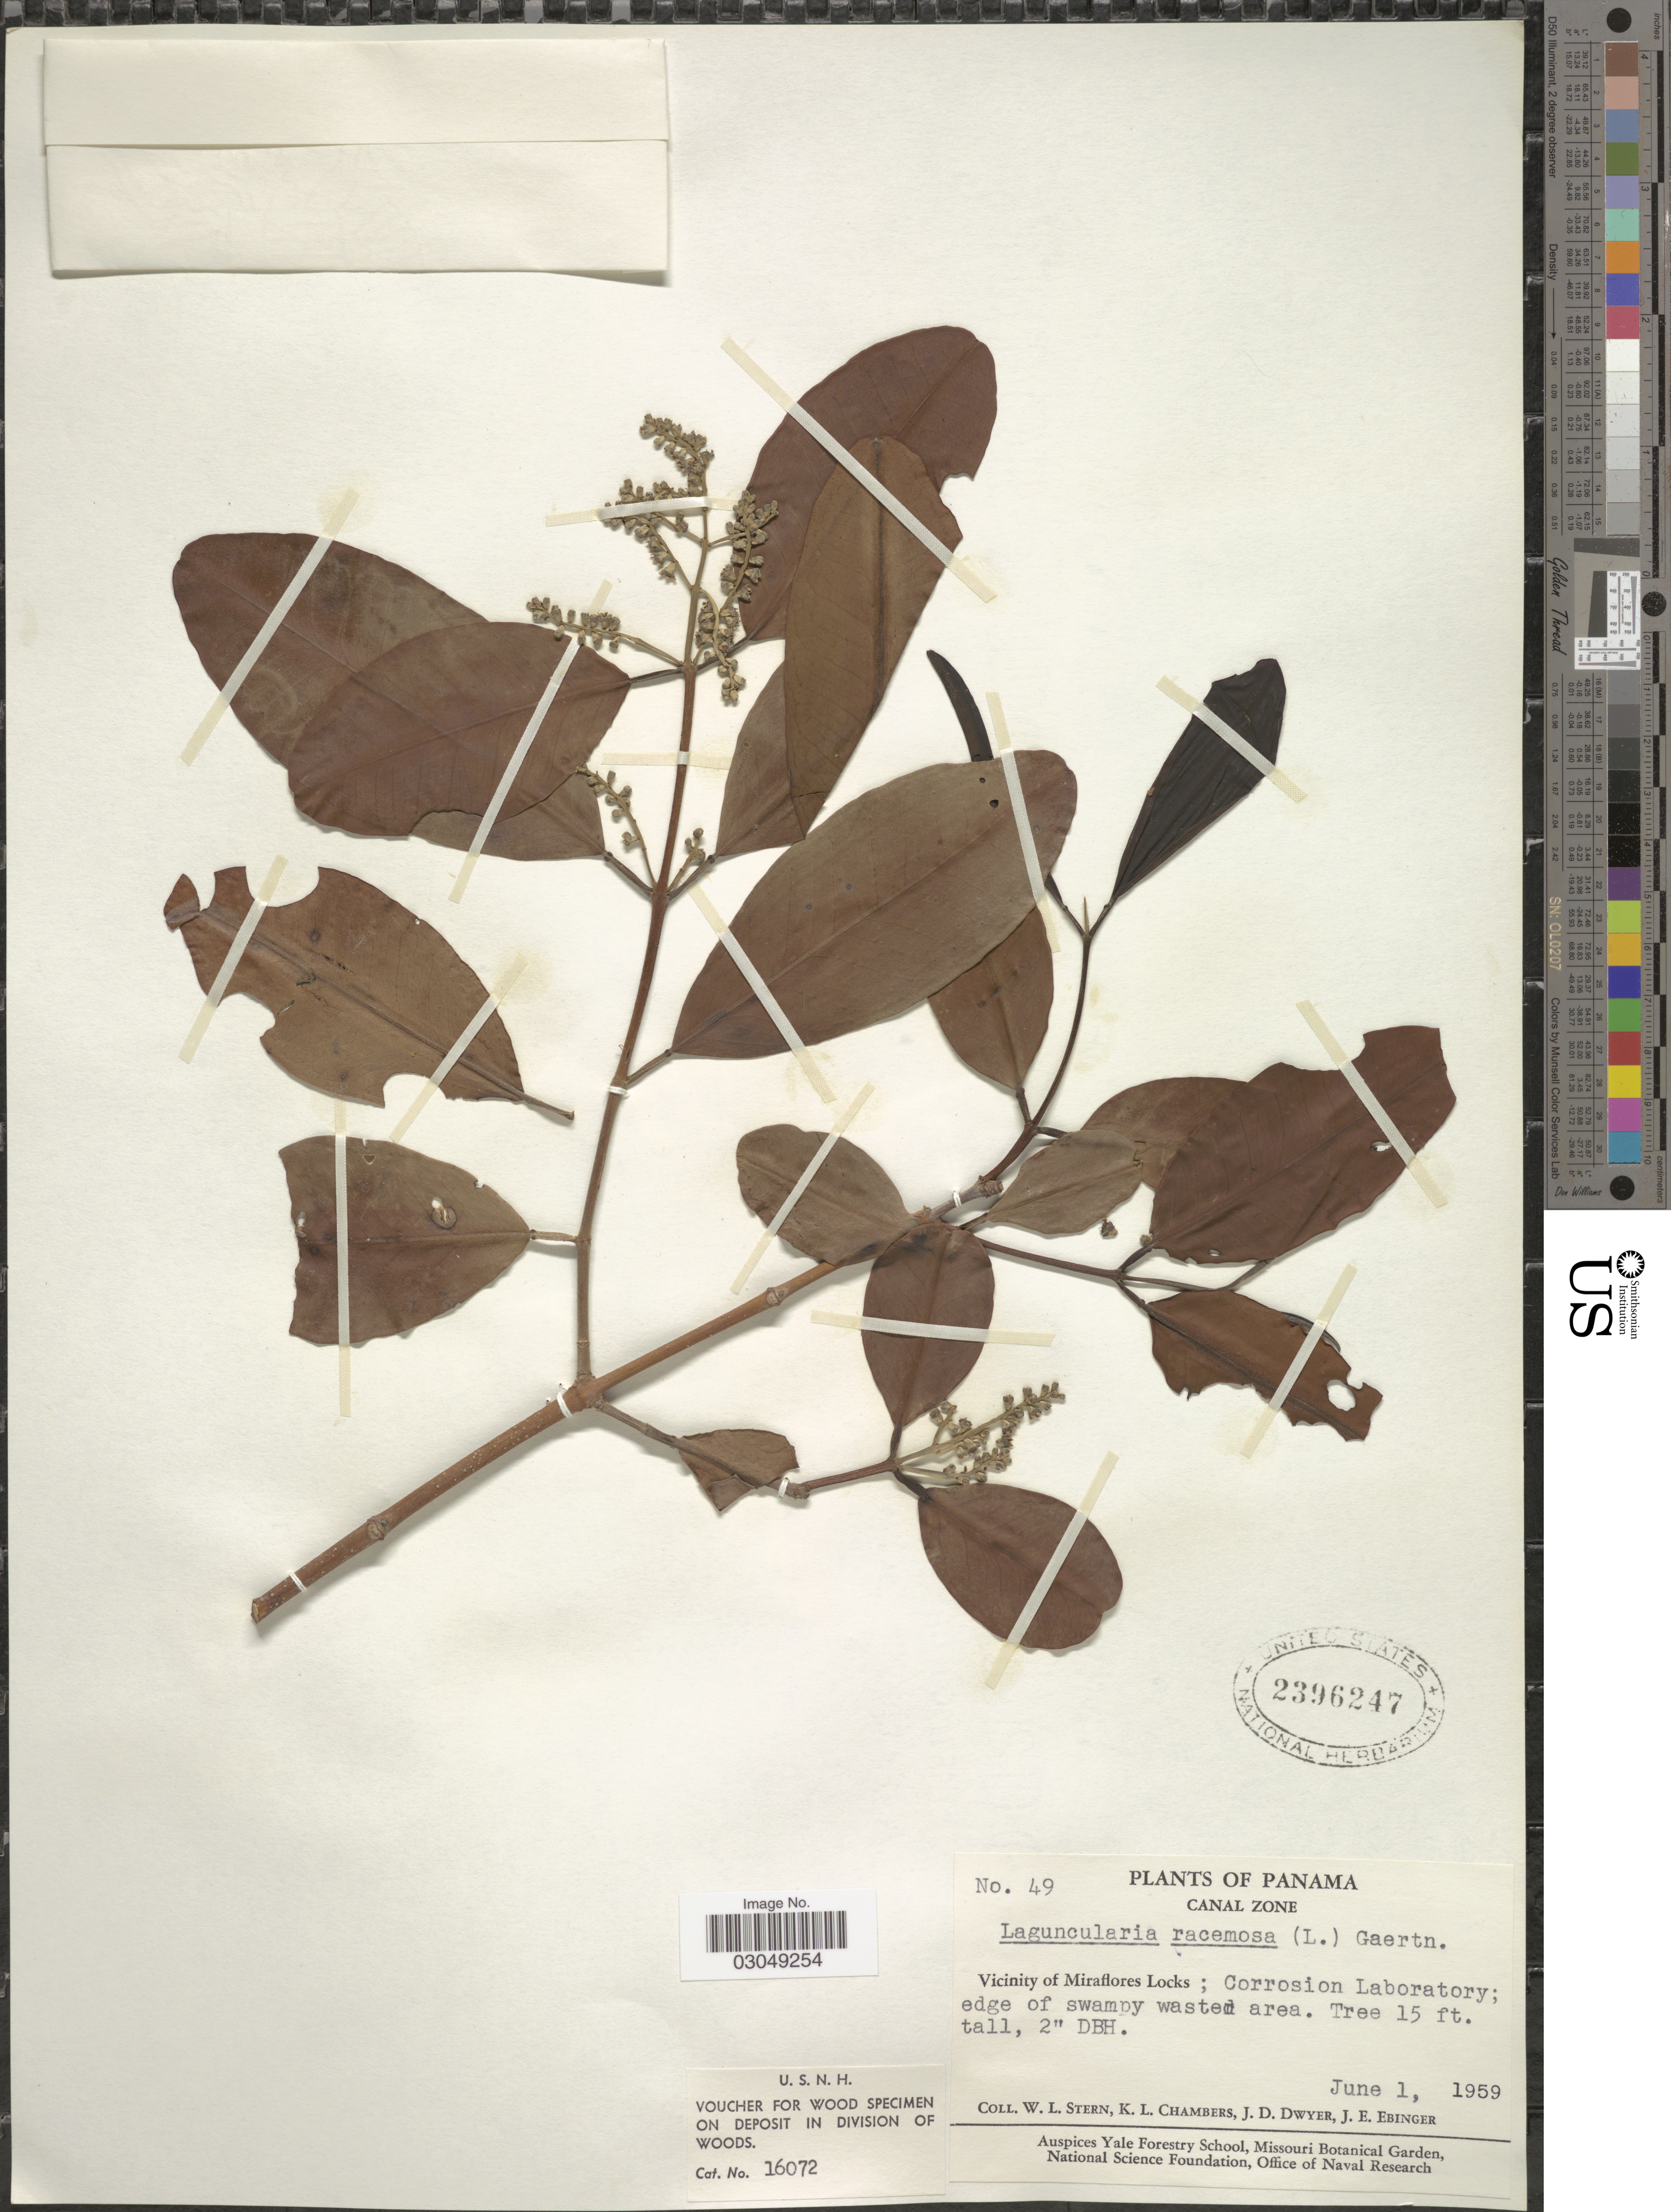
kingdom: Plantae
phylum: Tracheophyta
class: Magnoliopsida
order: Myrtales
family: Combretaceae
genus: Laguncularia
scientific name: Laguncularia racemosa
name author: (L.) C.F. Gaertn.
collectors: W. L. Stern, K. Chambers, J. D. Dwyer & J. Ebinger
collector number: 49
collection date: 1959-06-01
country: Panama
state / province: Panamá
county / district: Canal Zone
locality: Canal Zone. Vicinity of Miraflores Locks; Corrosion Laboratory; edge of swampy wasted area.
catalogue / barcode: US 2396247